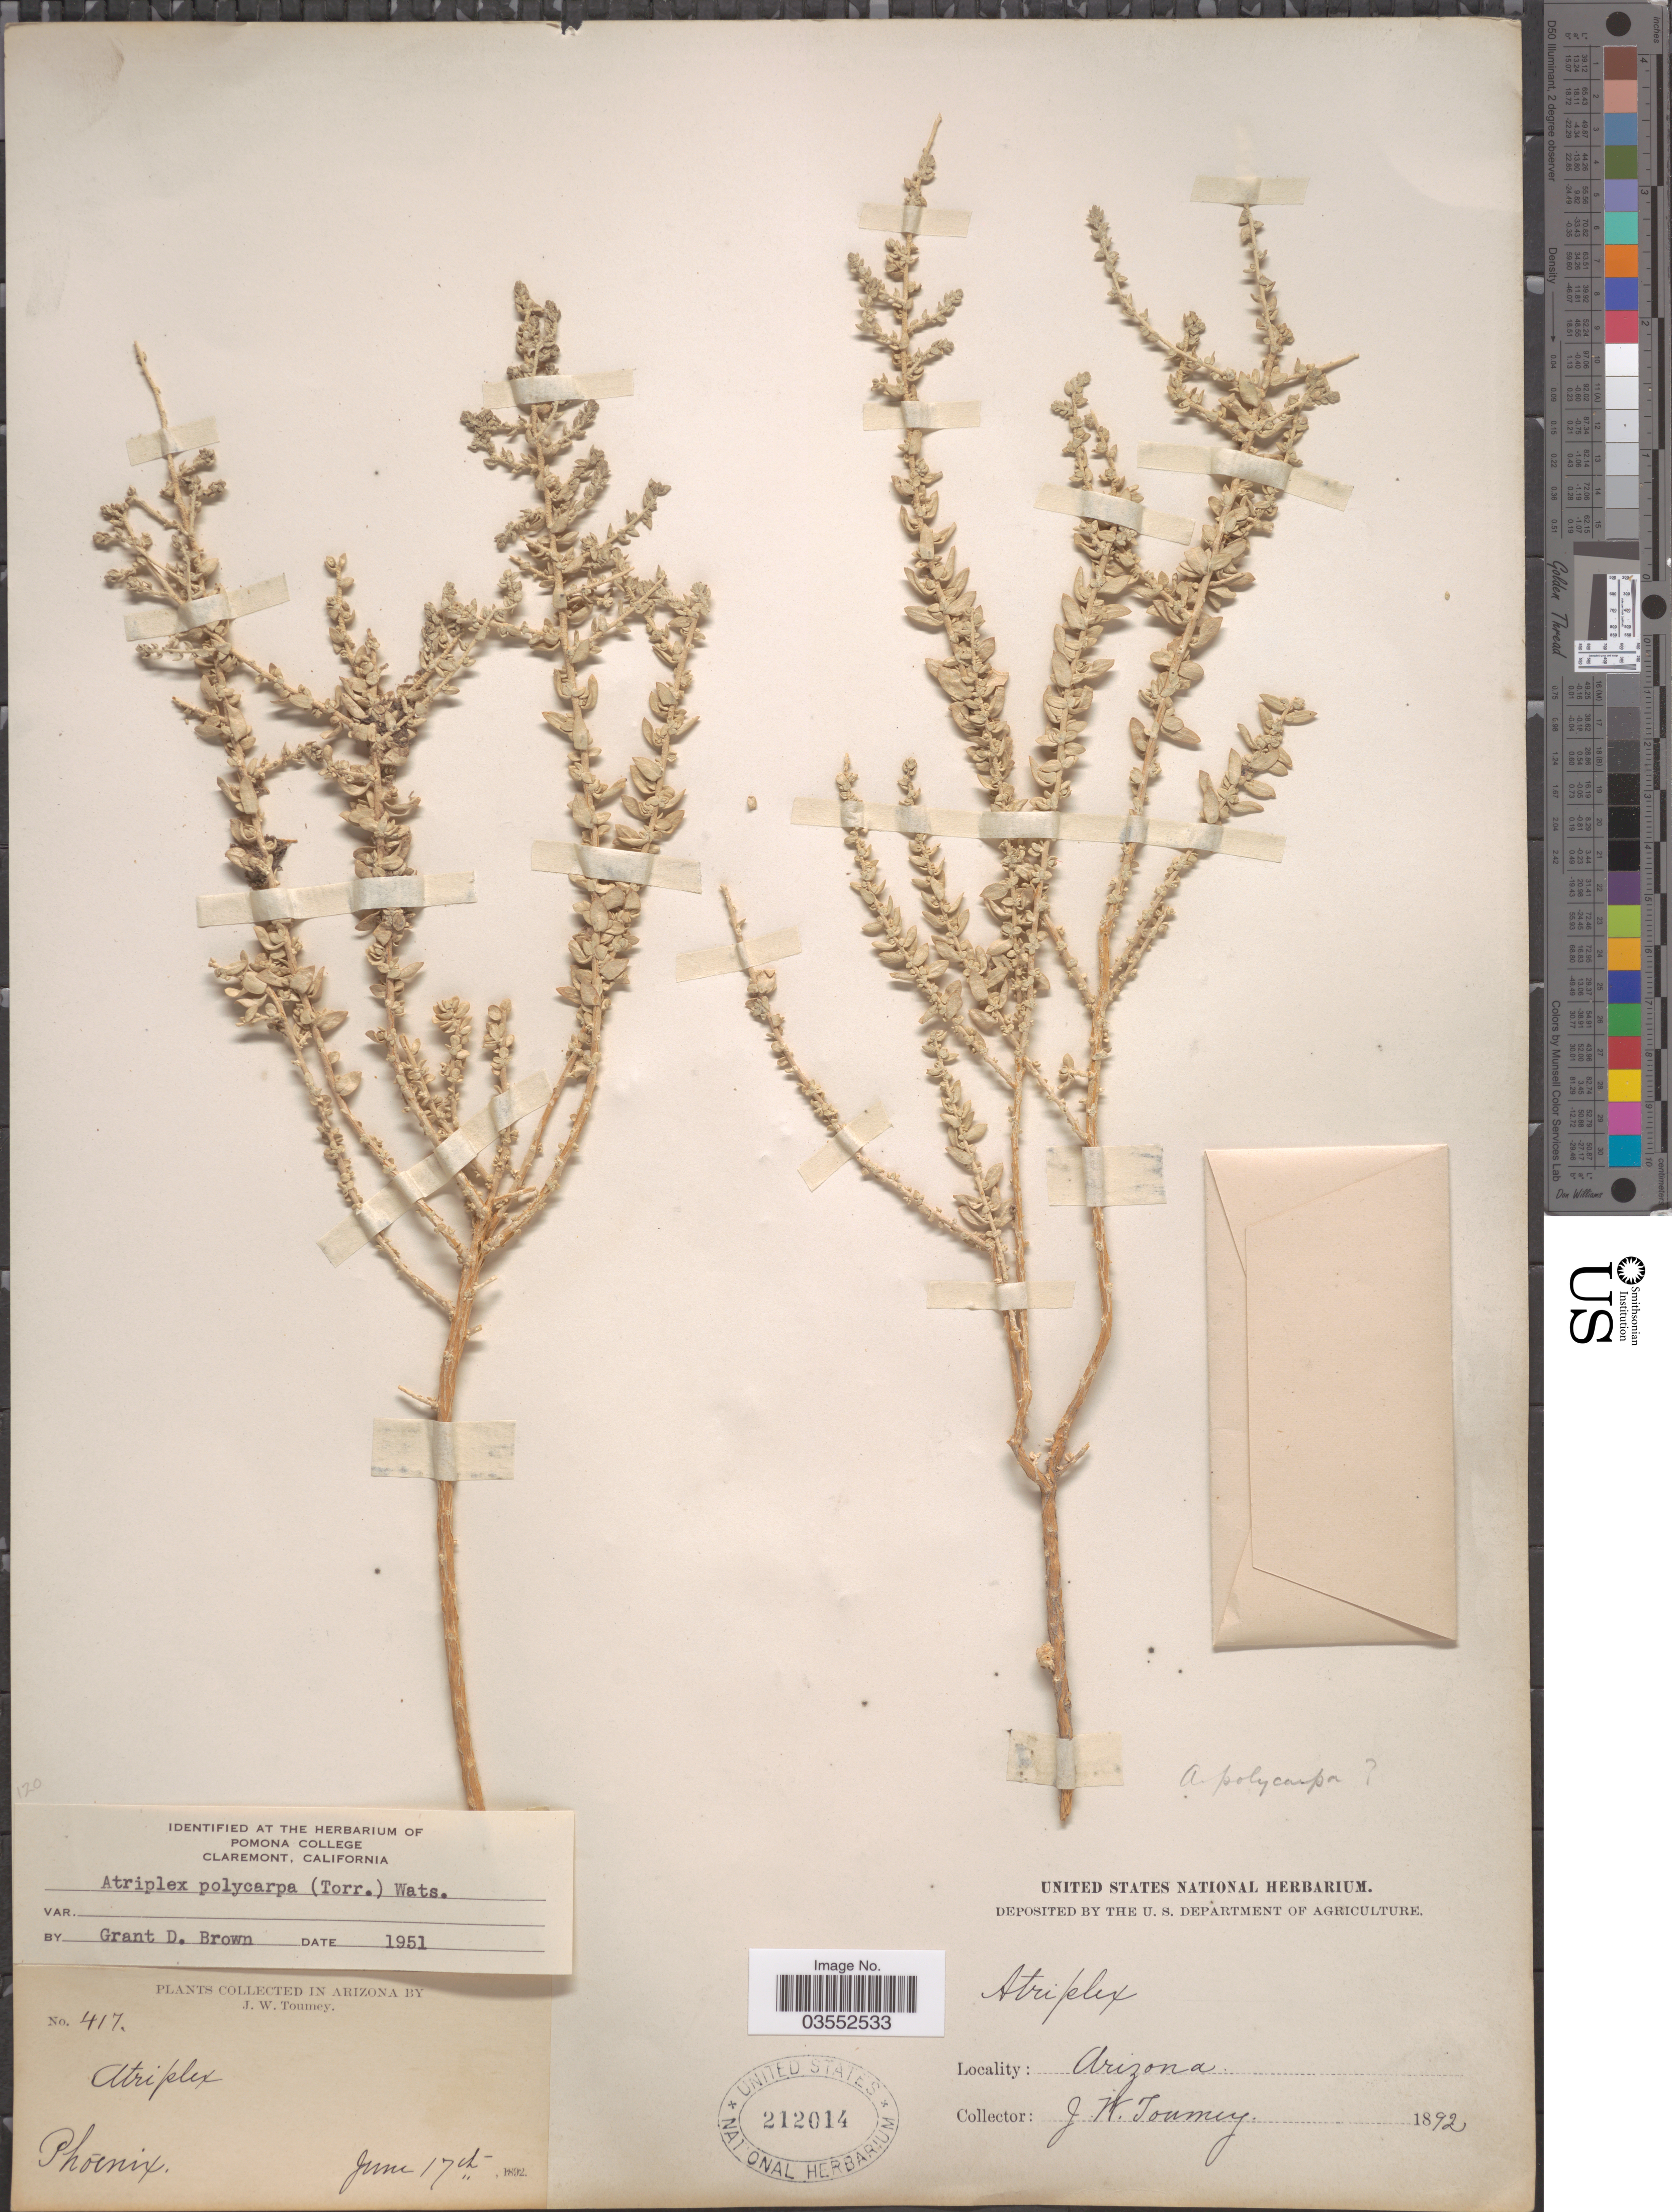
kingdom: Plantae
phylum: Tracheophyta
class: Magnoliopsida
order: Caryophyllales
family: Amaranthaceae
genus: Atriplex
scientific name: Atriplex polycarpa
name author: (Torr.) S. Watson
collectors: J. W. Toumey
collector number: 417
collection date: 1892-06-17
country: United States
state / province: Arizona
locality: Phoenix.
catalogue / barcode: US 212014